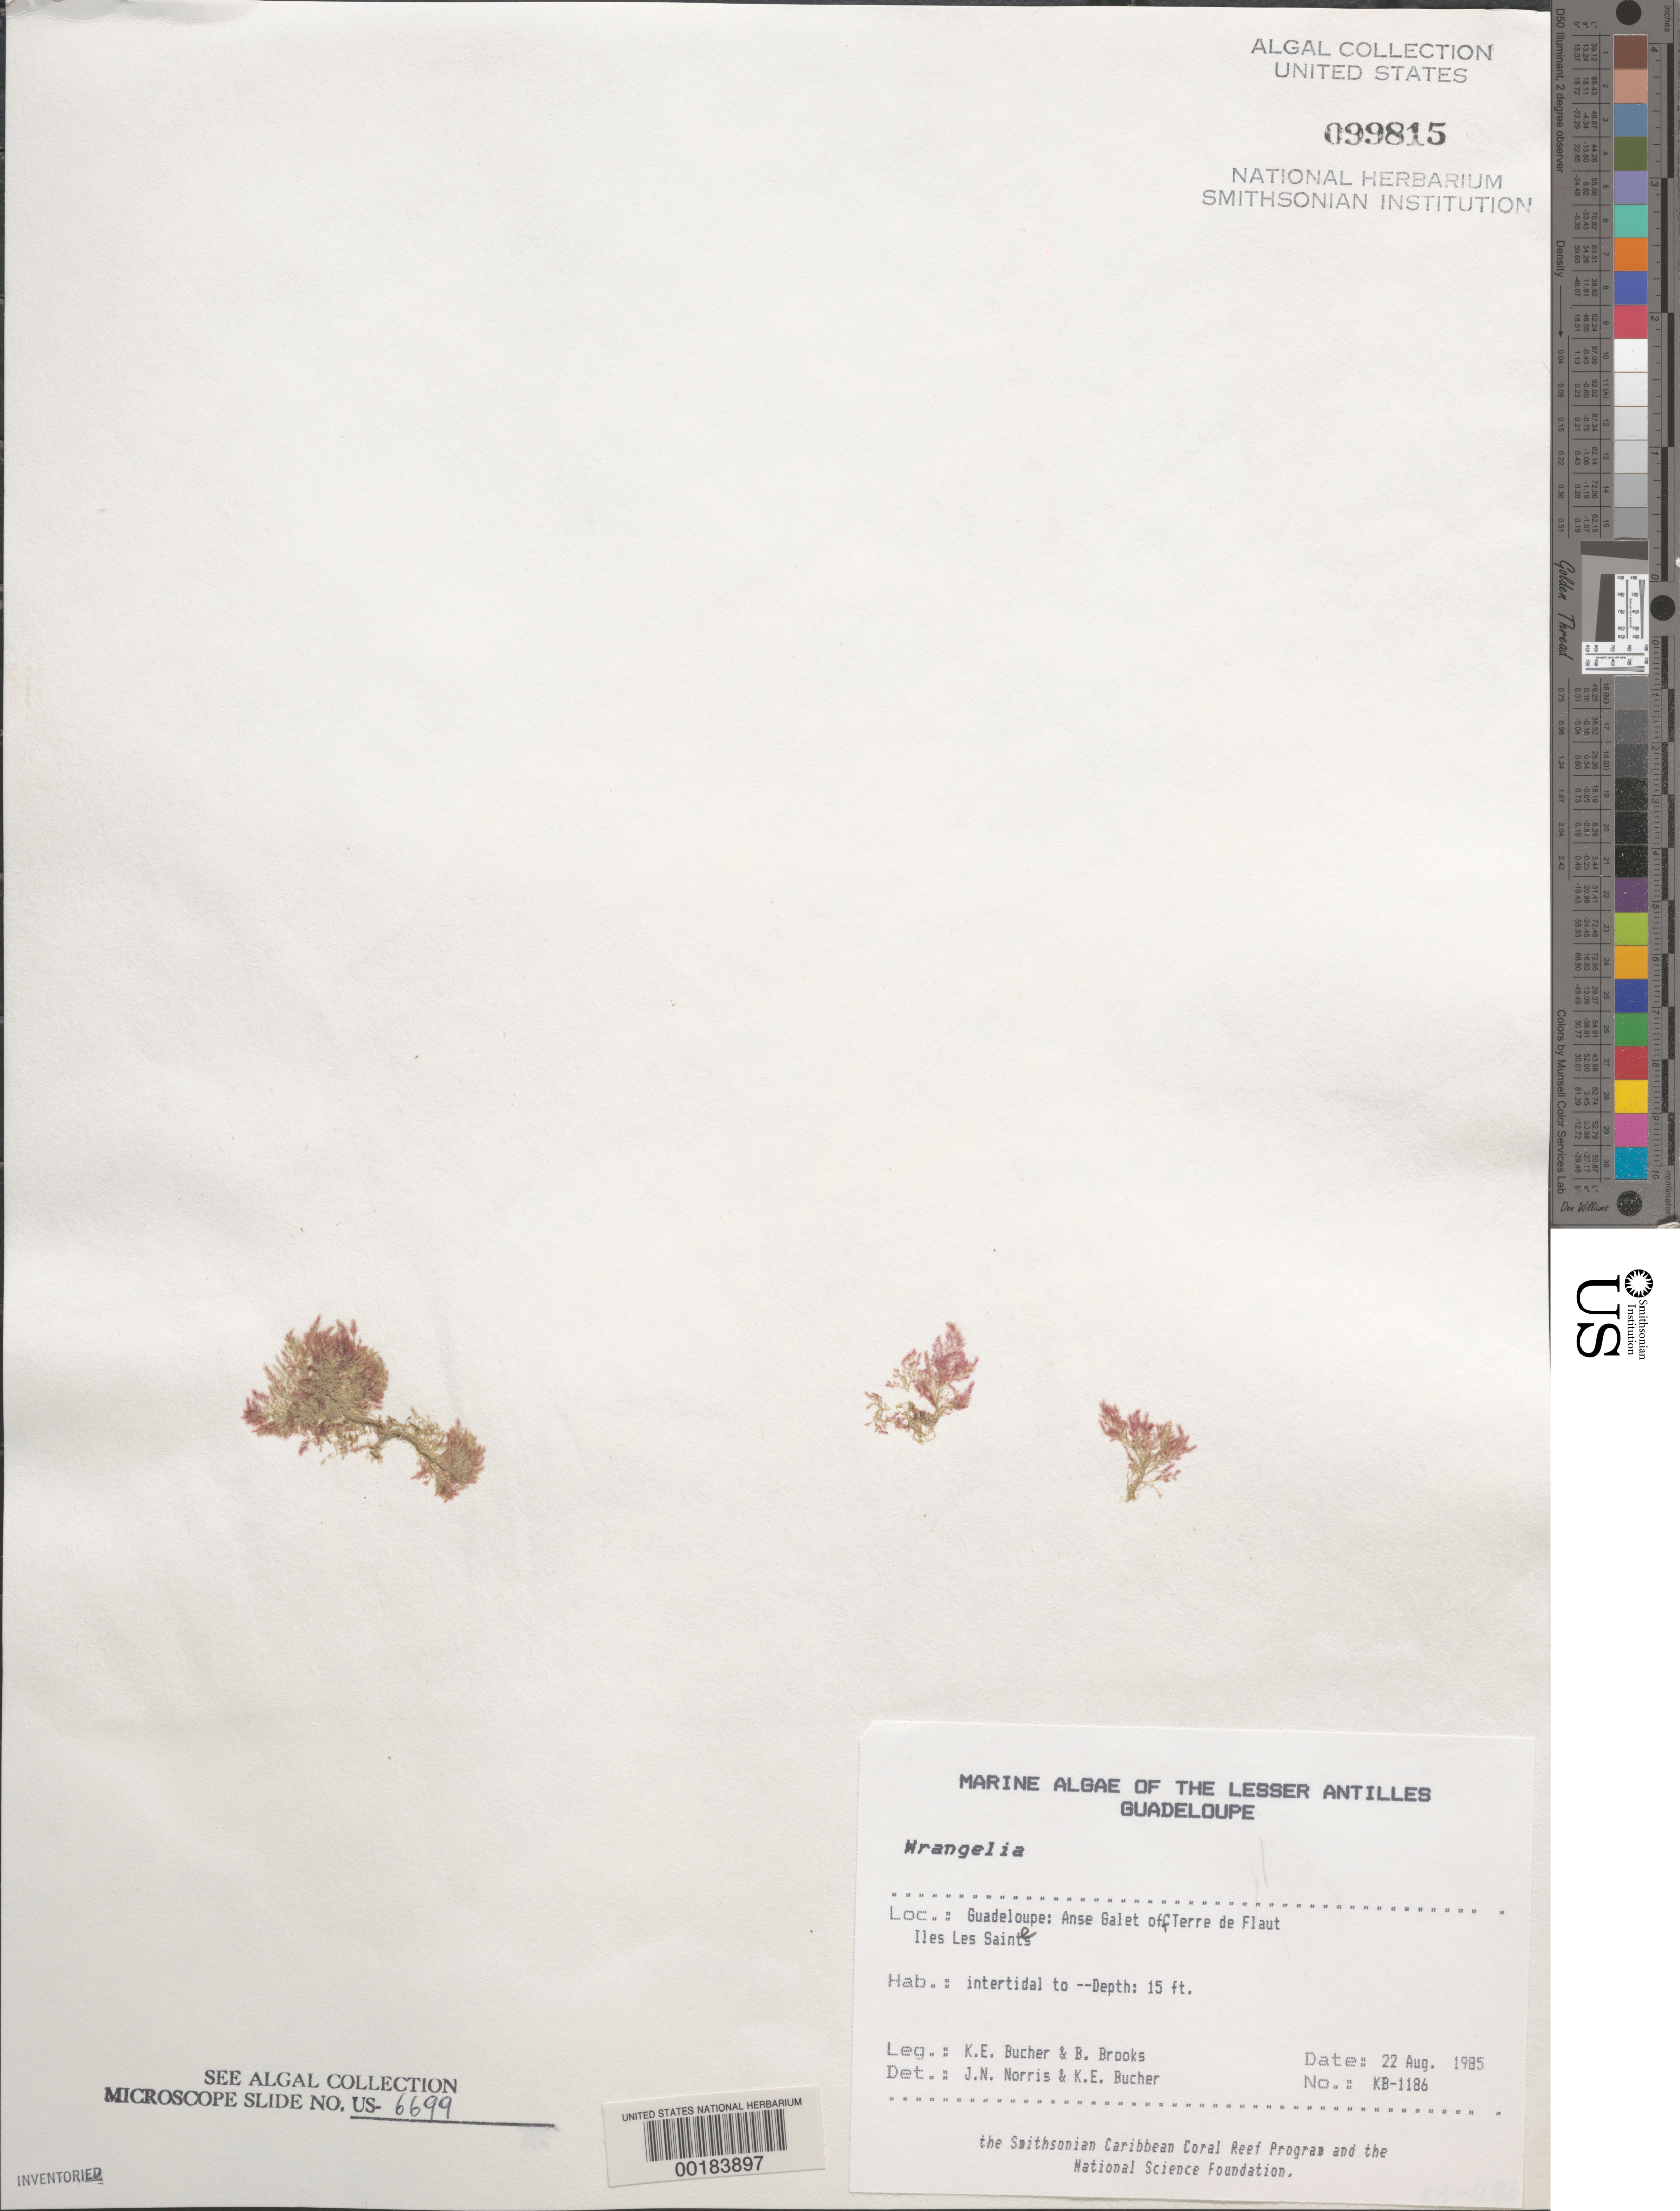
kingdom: Plantae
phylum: Rhodophyta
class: Florideophyceae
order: Ceramiales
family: Wrangeliaceae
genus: Wrangelia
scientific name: Wrangelia sp.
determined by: Norris, J. N.; Bucher, K. E.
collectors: K. E. Bucher & B. Brooks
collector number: Kb-1186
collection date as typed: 22 Aug 1985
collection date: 1985-08-22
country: Guadeloupe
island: Iles des Saintes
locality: Anse Galet off Terre de Flaut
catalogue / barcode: US 99815